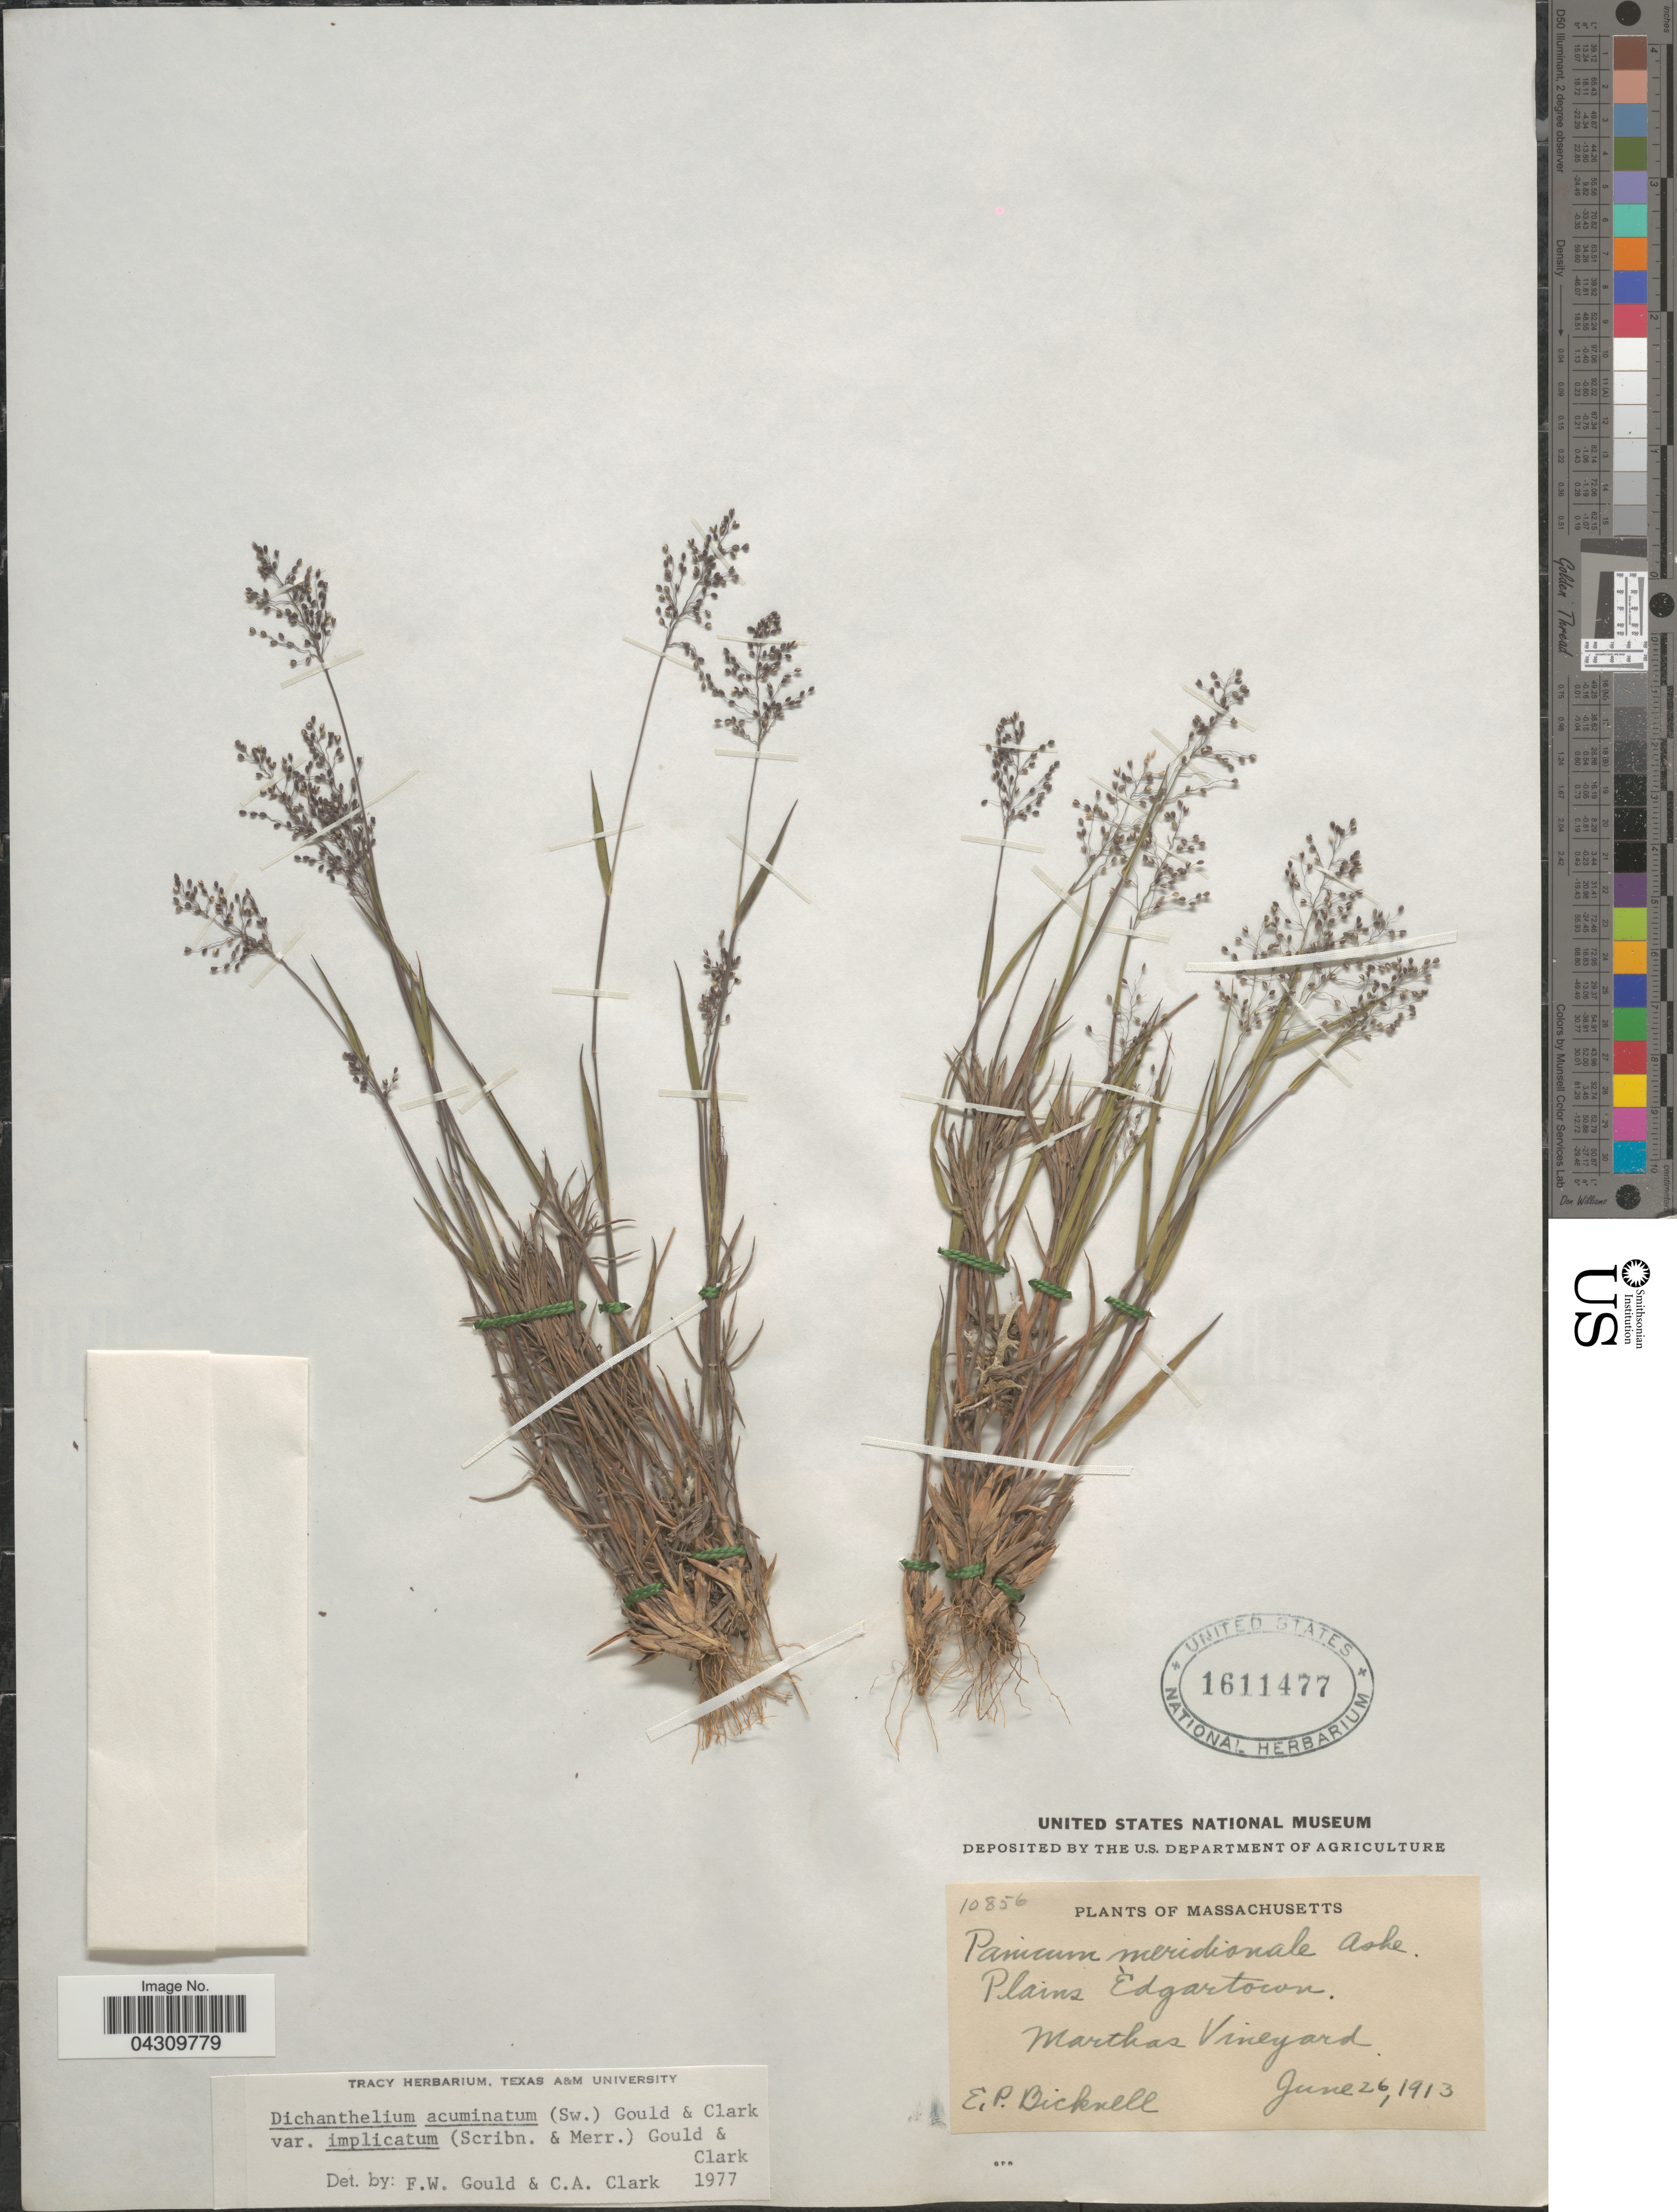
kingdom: Plantae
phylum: Tracheophyta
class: Liliopsida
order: Poales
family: Poaceae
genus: Dichanthelium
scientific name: Dichanthelium acuminatum var. acuminatum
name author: (Sw.) Gould & C.A. Clark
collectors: E. P. Bicknell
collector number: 10856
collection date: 1913-06-26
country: United States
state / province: Massachusetts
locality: Plains Edgartown. Marthas Vineyard.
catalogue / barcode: US 1611477